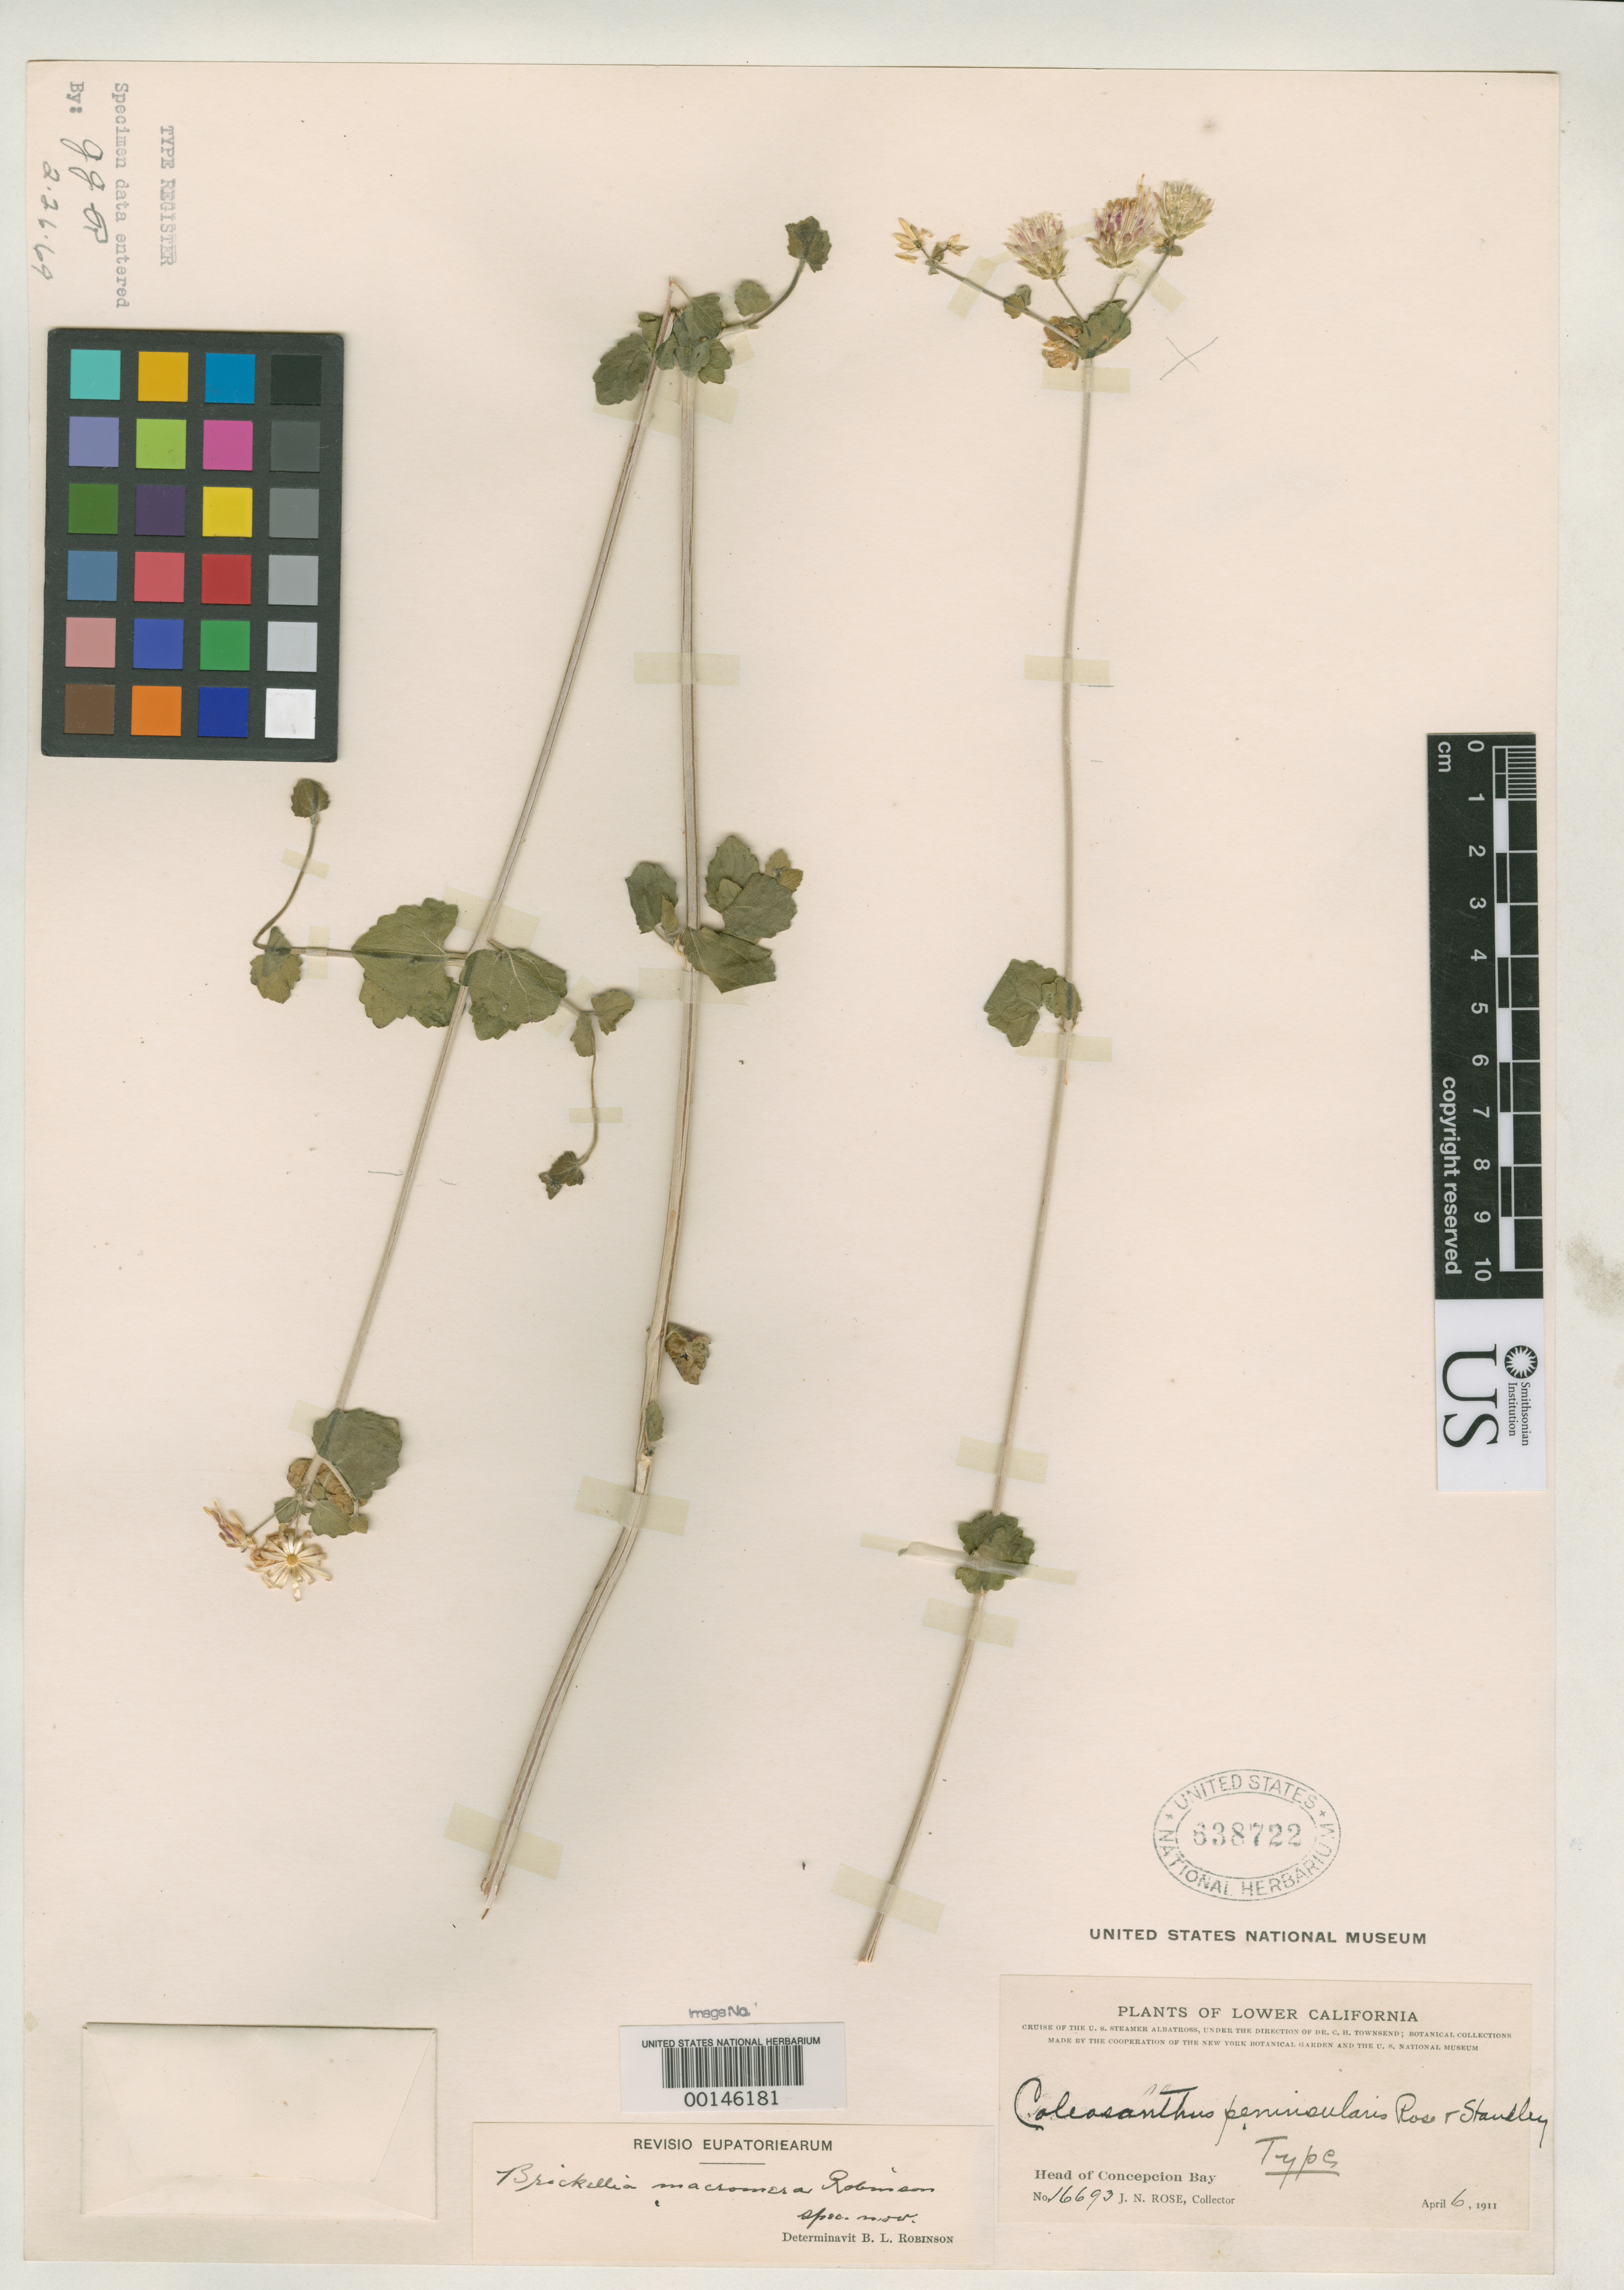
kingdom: Plantae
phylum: Tracheophyta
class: Magnoliopsida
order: Asterales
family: Asteraceae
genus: Brickellia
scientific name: Brickellia macromera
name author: B.L. Rob.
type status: Type Collection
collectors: J. N. Rose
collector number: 16693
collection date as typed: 06 Apr 1911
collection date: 1911-04-06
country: Mexico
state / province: Baja California Sur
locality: Concepcion Bay.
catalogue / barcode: US 638722